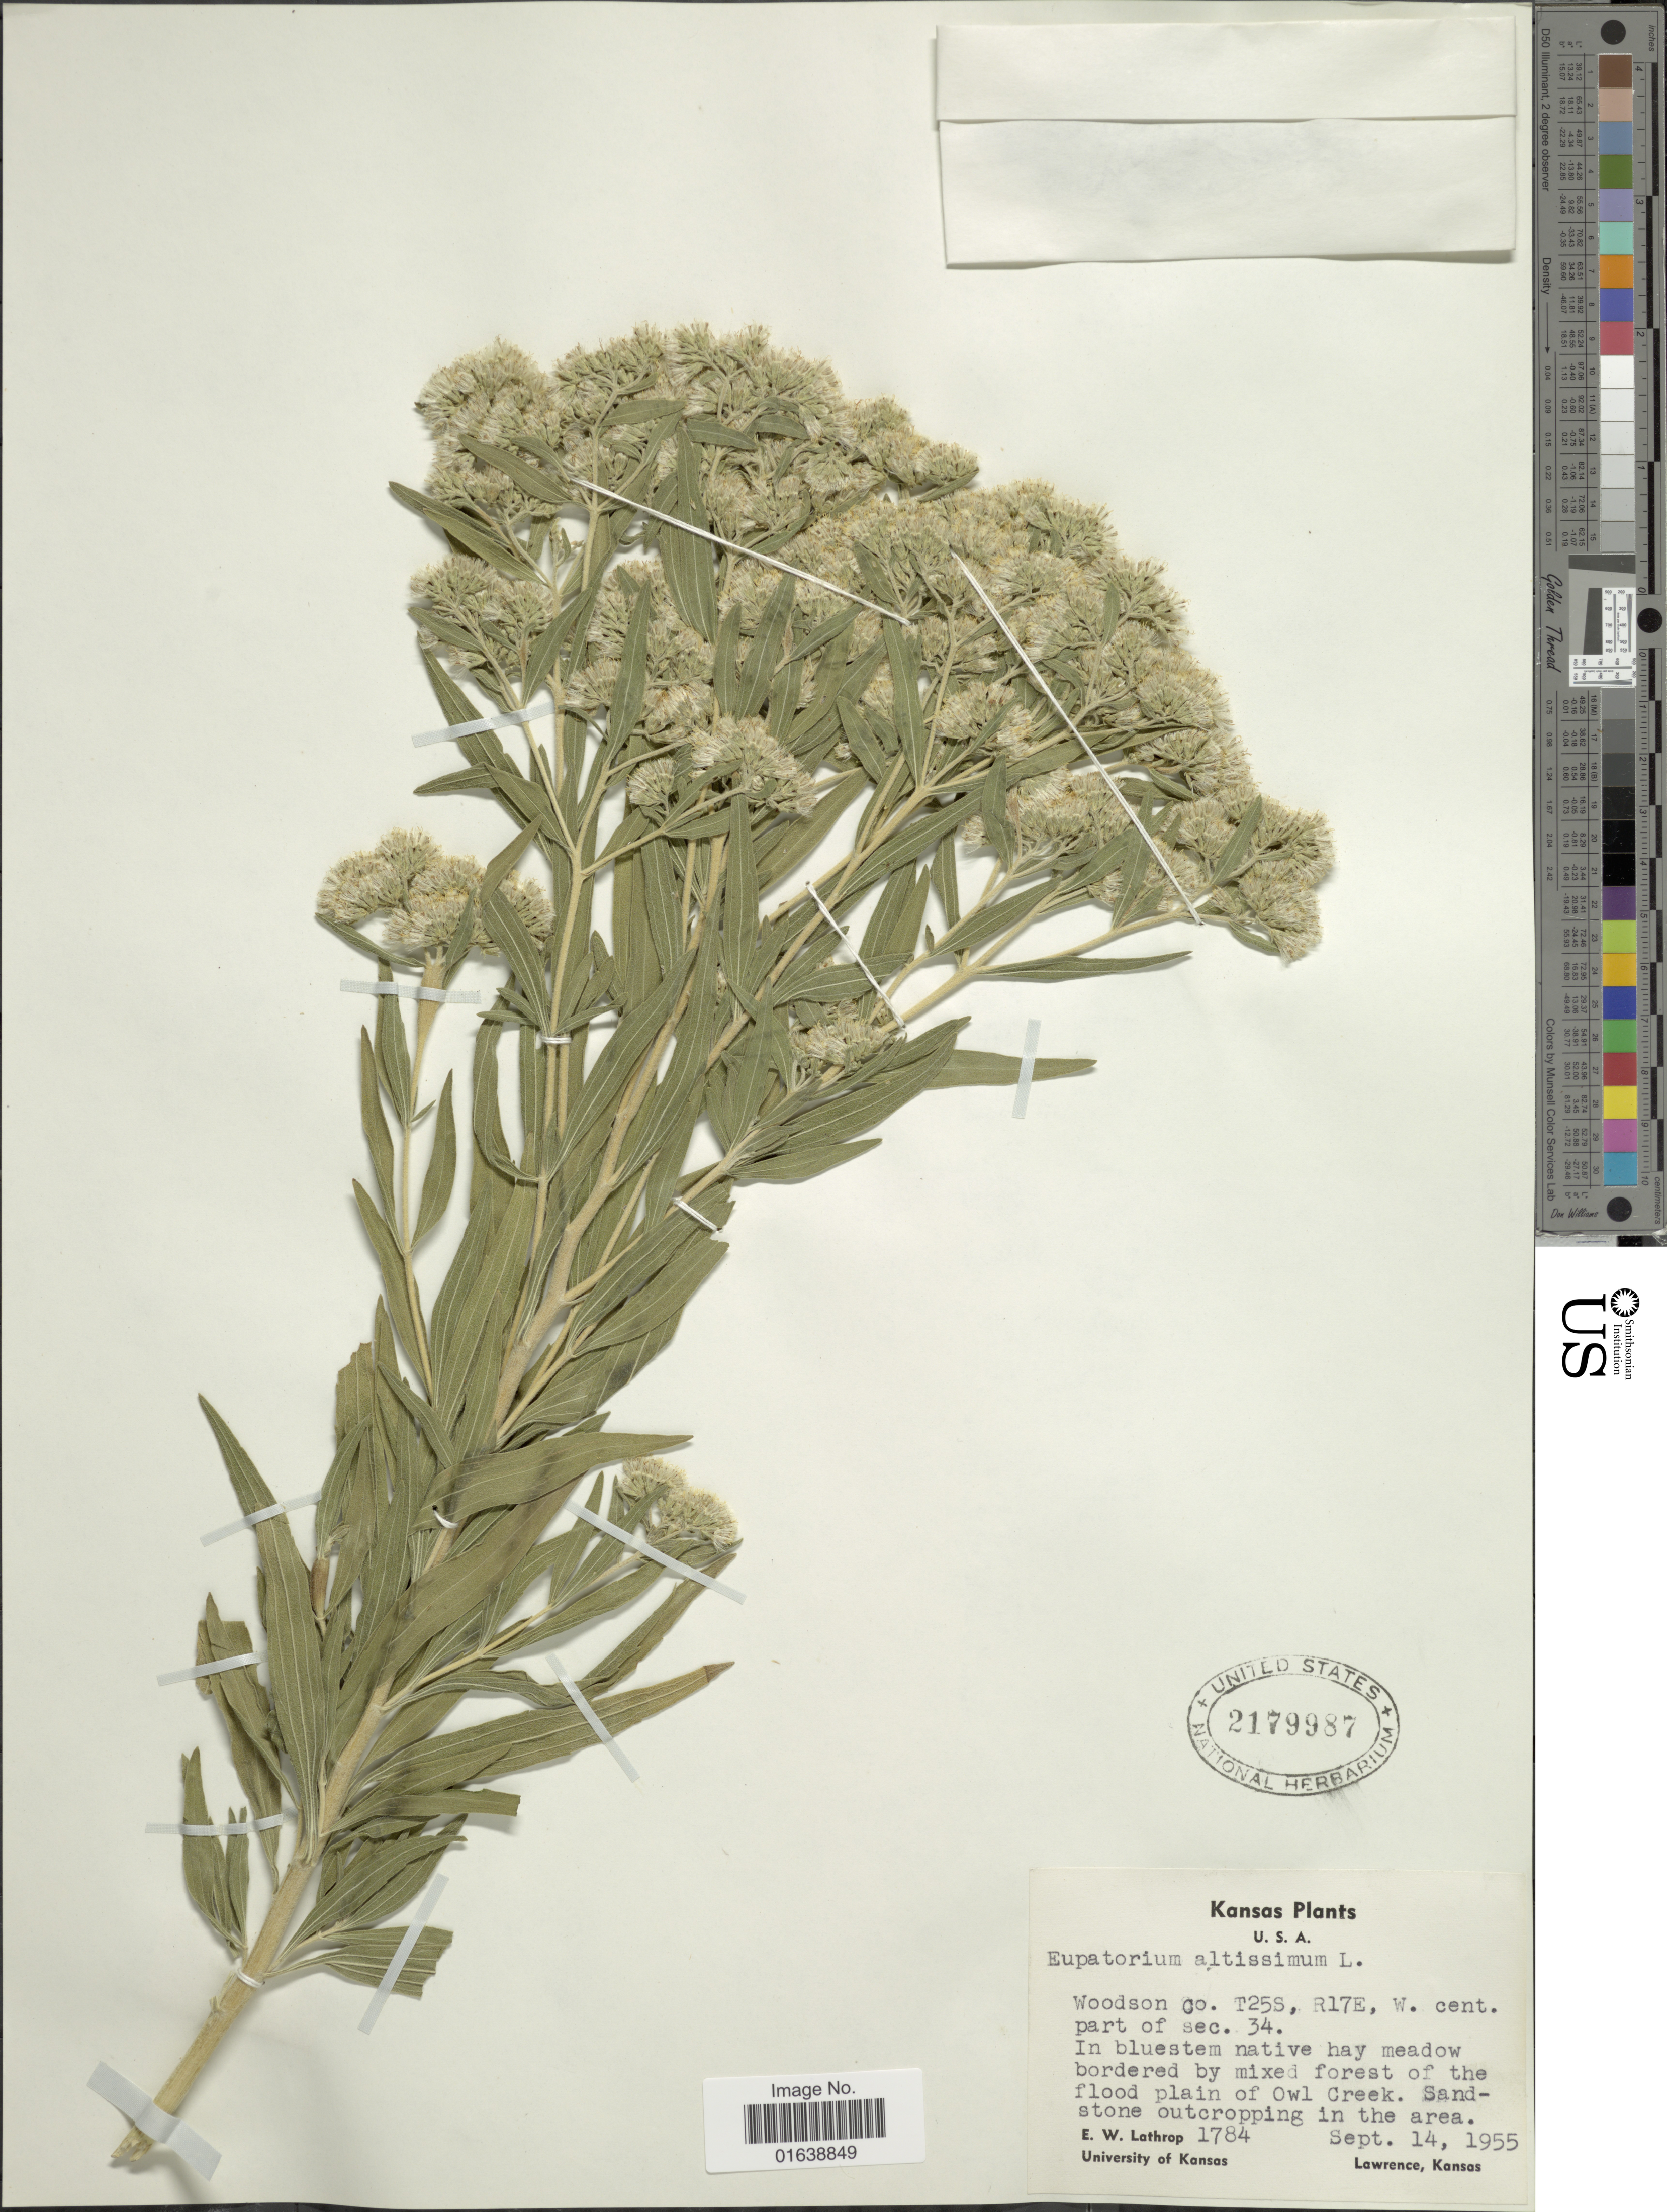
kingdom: Plantae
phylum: Tracheophyta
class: Magnoliopsida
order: Asterales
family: Asteraceae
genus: Eupatorium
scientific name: Eupatorium altissimum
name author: L.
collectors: E. W. Lathrop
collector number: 1784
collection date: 1955-09-14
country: United States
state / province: Kansas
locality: Kansas. Woodson Co. T25S, R17E, W. cent. part of sec. 34. In bluestem native hay meadow bordered by mixed forest of the flood plain of Owl Creek.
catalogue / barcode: US 2179987